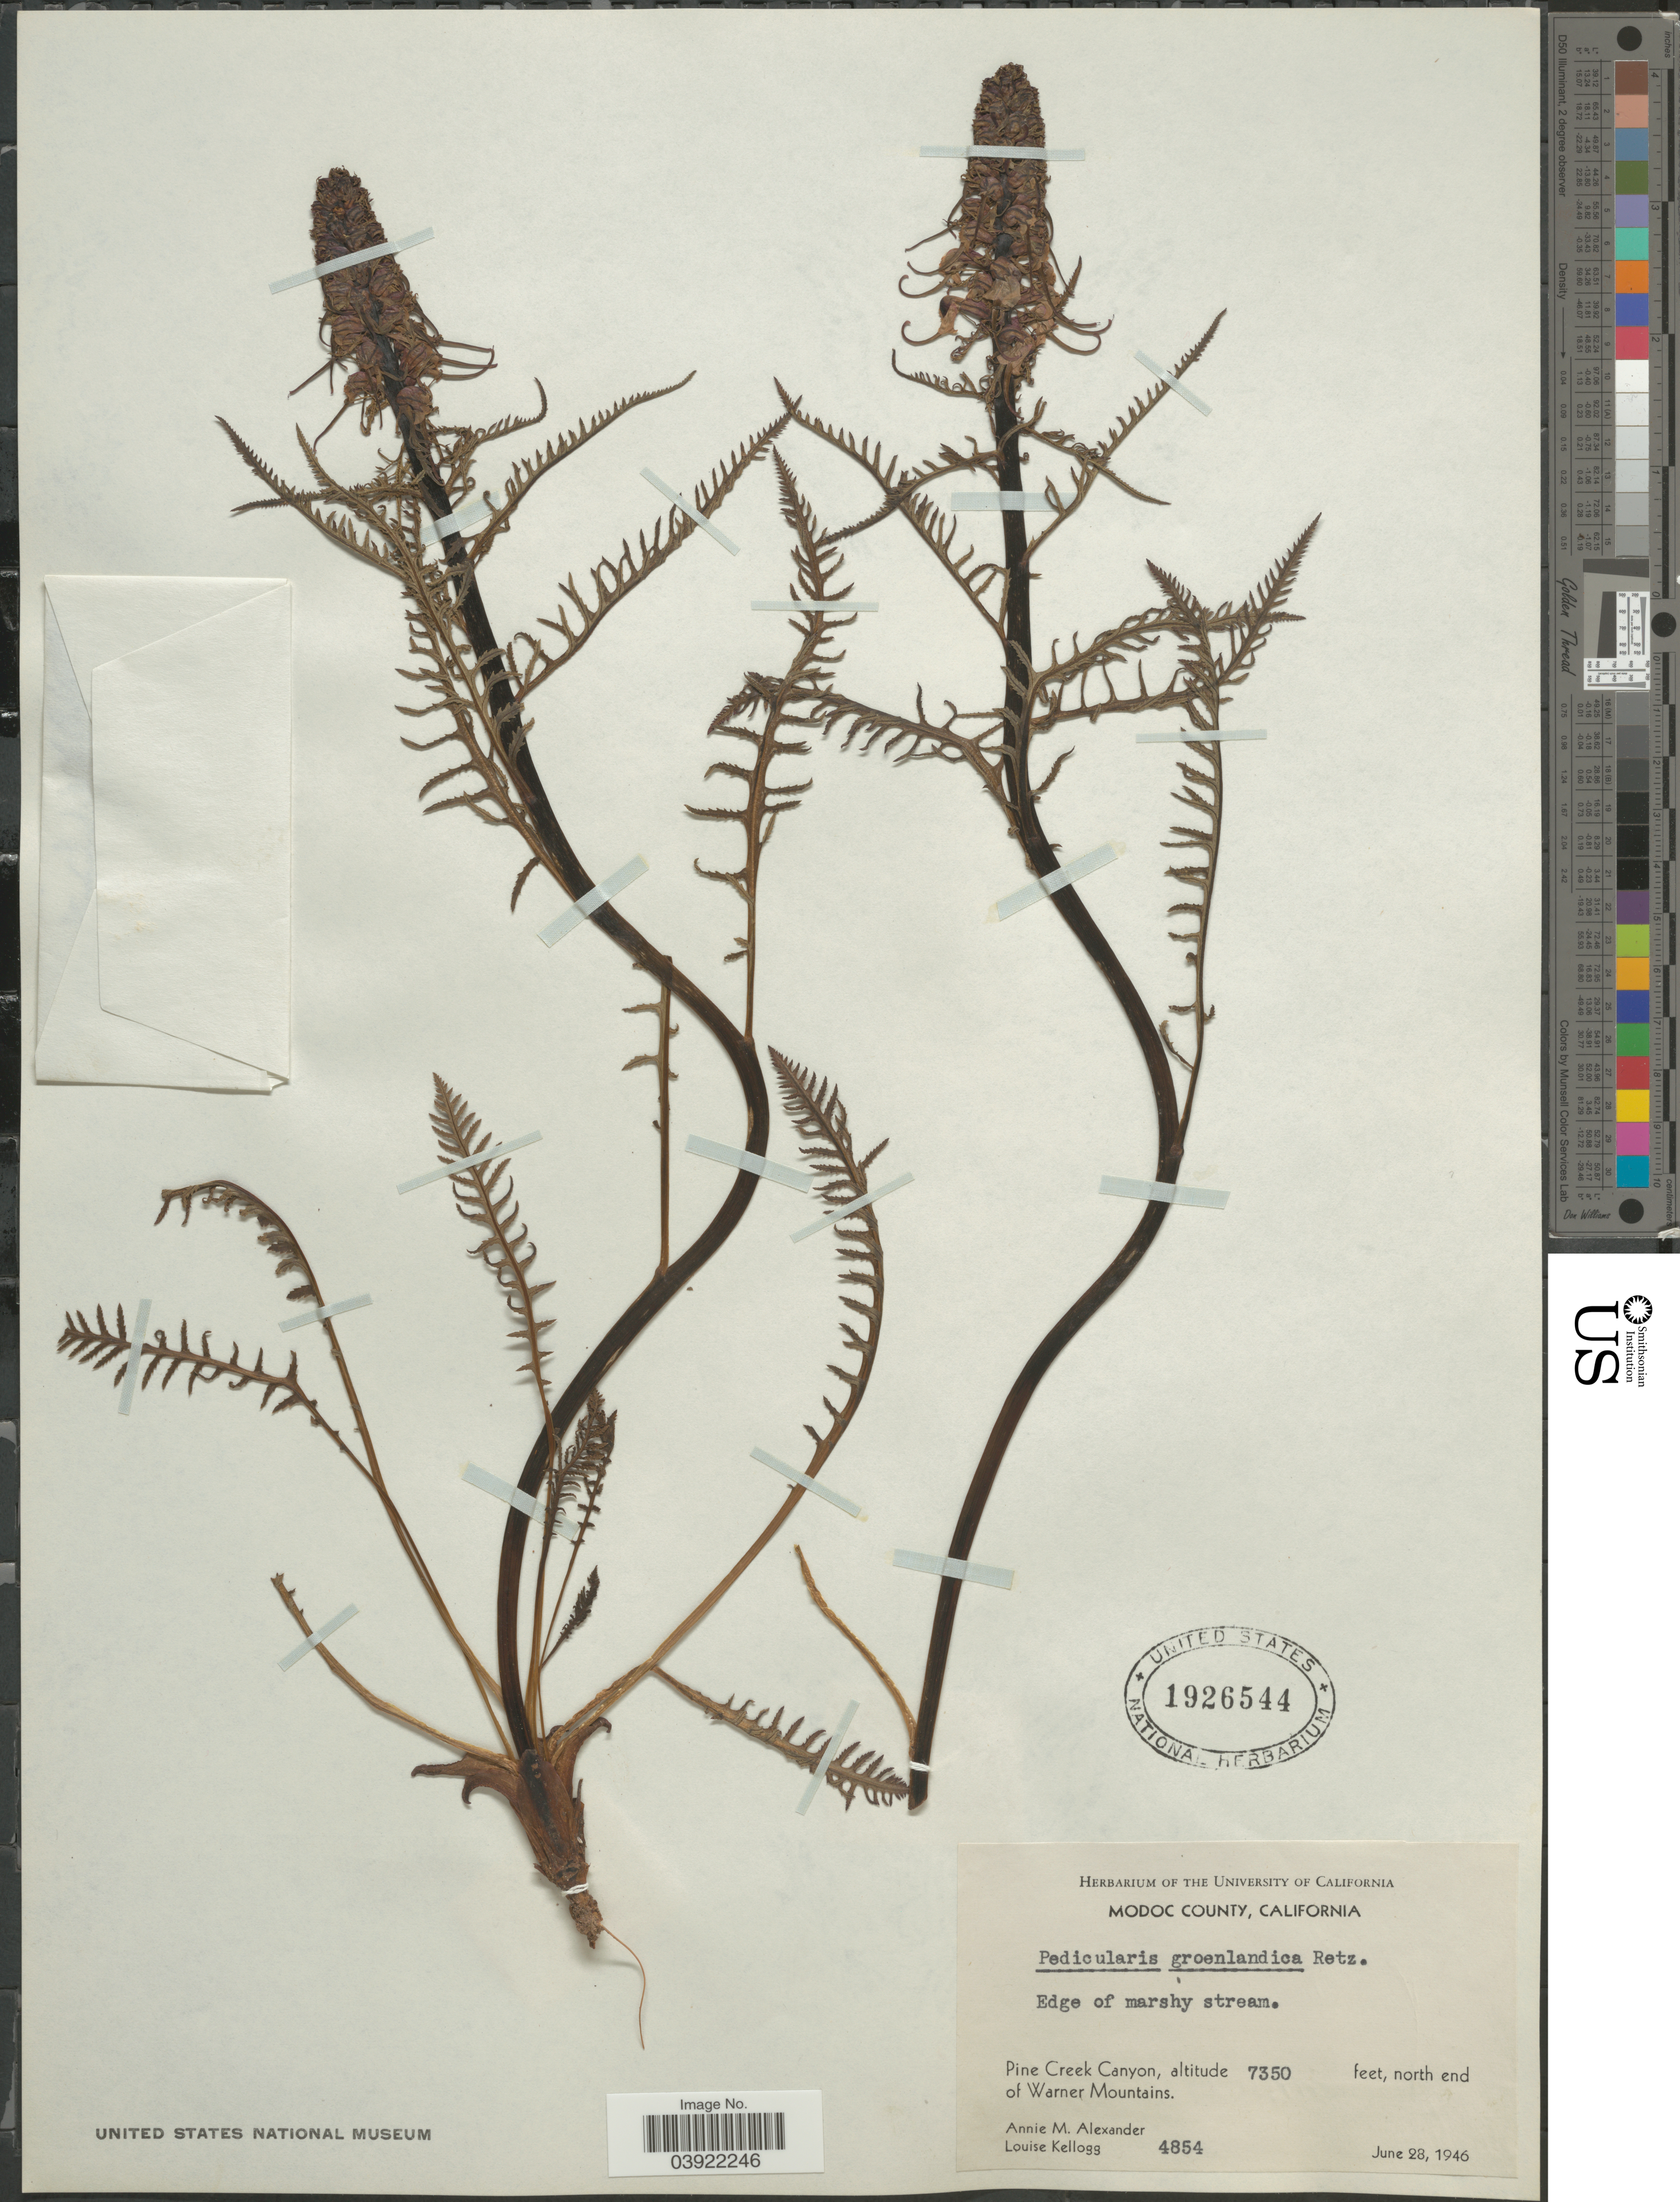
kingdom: Plantae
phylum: Tracheophyta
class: Magnoliopsida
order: Lamiales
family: Orobanchaceae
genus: Pedicularis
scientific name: Pedicularis groenlandica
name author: Retz.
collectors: A. M. Alexander & L. Kellogg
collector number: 4854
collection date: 1946-06-28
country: United States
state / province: California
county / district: Modoc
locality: Modoc County. Pine Creek Canyon, north end of Warner Mountains.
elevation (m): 2240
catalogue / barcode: US 1926544